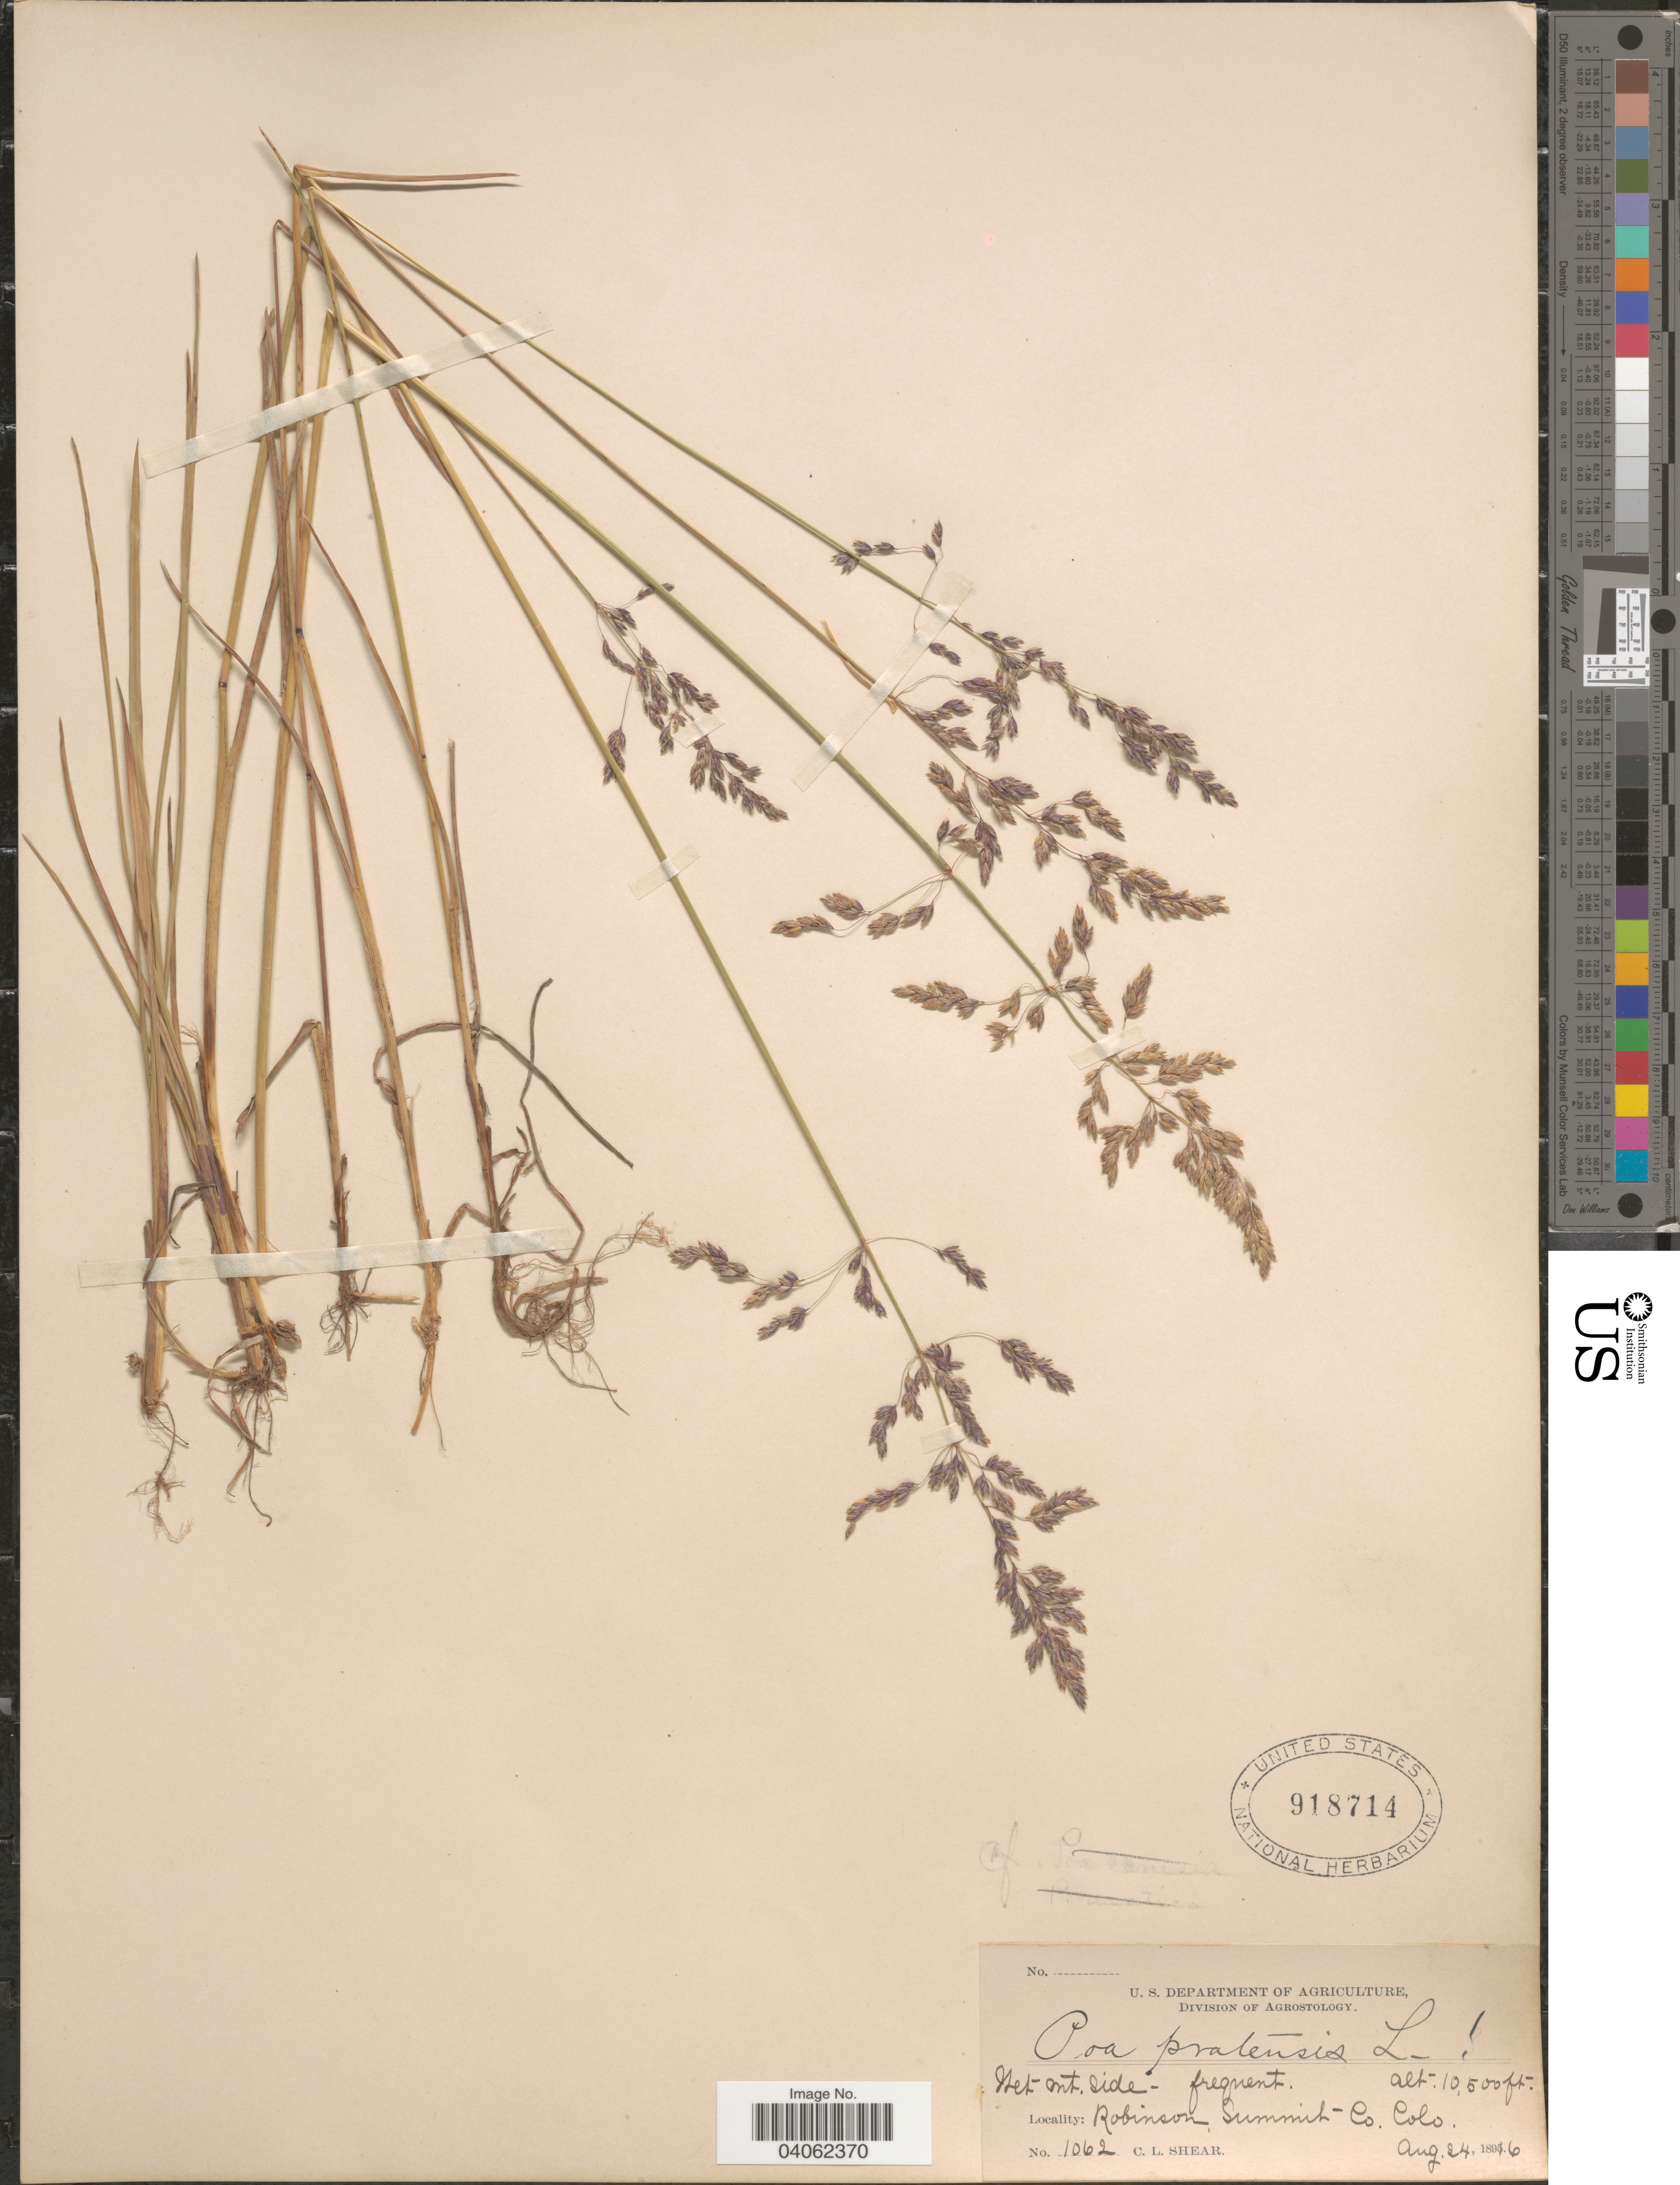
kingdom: Plantae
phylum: Tracheophyta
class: Liliopsida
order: Poales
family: Poaceae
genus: Poa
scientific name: Poa pratensis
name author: L.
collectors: C. L. Shear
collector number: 1062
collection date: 1896-08-24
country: United States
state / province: Colorado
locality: Robinson, Summit Co.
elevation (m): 3200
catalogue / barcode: US 918714